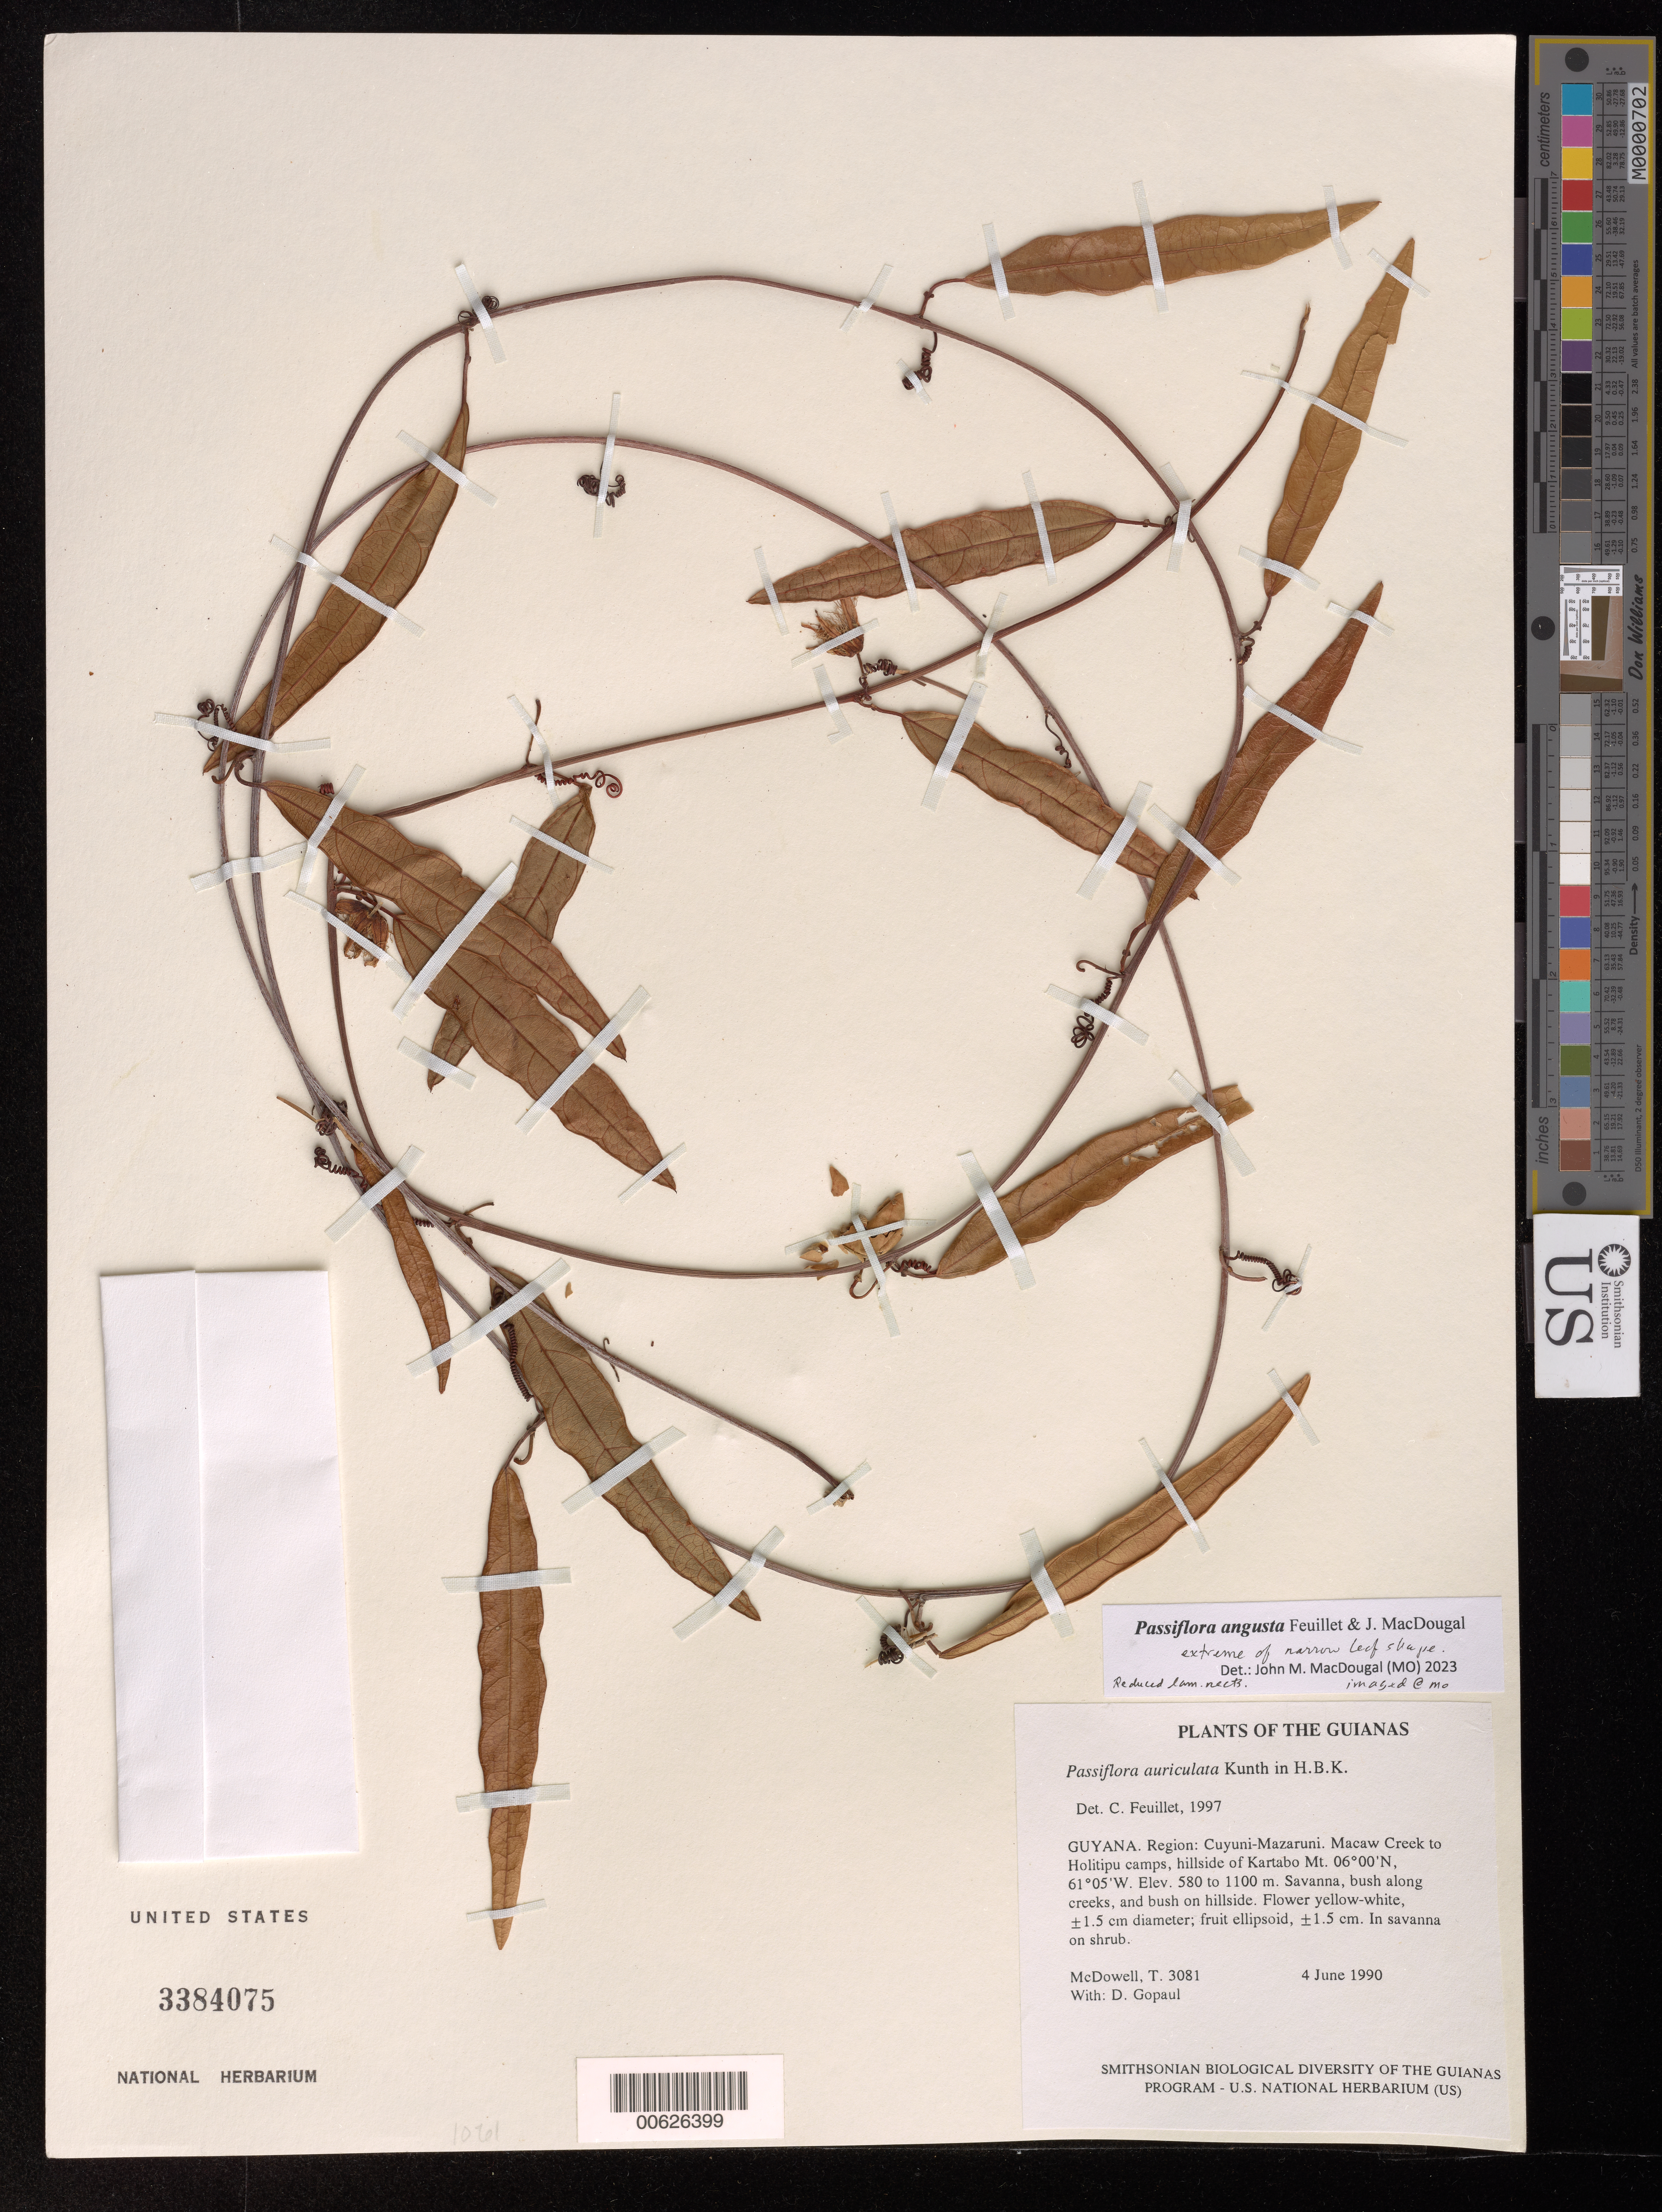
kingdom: Plantae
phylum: Tracheophyta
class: Magnoliopsida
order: Malpighiales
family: Passifloraceae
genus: Passiflora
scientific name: Passiflora angusta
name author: Feuillet & J.M. MacDougal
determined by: Feuillet, C.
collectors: T. McDowell, D. Hughs & D. Gopaul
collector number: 3081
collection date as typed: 4 June 1990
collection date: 1990-06-04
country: Guyana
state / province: Cuyuni-Mazaruni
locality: Macaw Creek to Holitipu camps, hillside of Karabo Mt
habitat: Savanna, bush along creeks, and bush on hillside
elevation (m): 580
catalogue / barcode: US 3384075